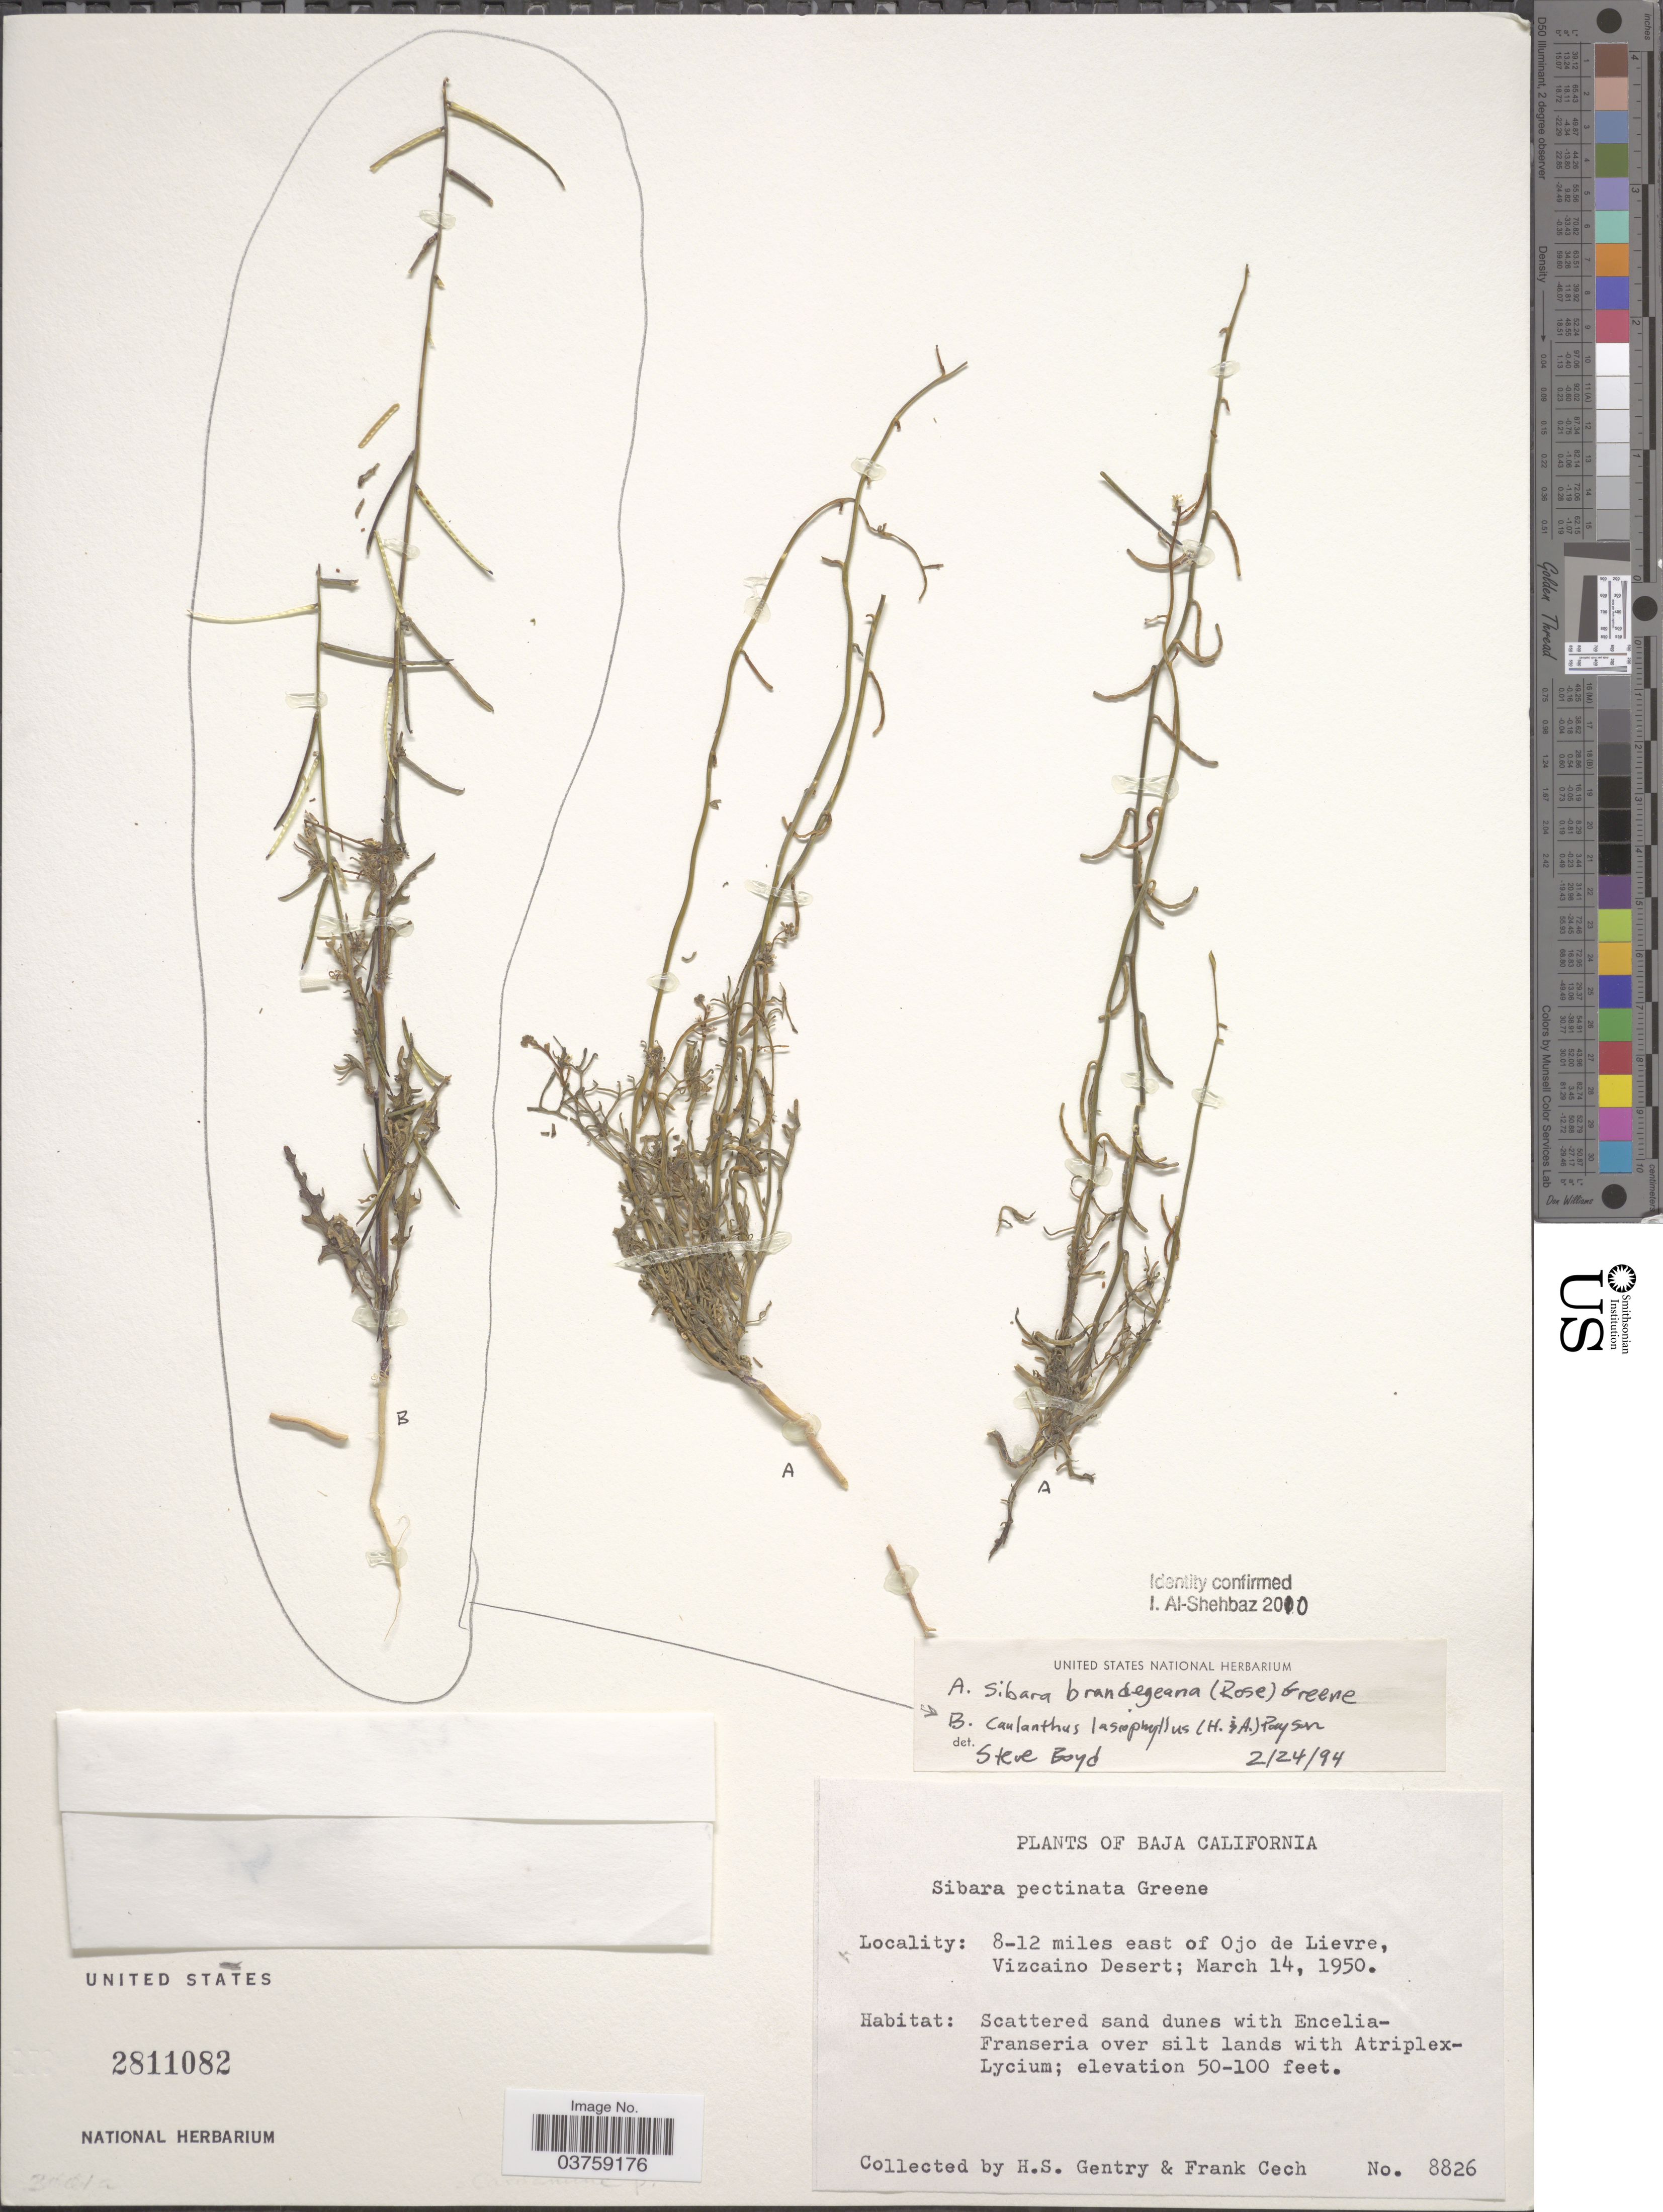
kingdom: Plantae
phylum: Tracheophyta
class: Magnoliopsida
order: Brassicales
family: Brassicaceae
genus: Sibara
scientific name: Sibara brandegeeana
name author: Greene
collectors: H. S. Gentry & F. Cech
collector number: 8826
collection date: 1950-03-14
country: Mexico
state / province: Baja California Sur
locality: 8-12 miles east of Ojo de Lievre, Vizcaino Desert.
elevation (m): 15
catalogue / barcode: US 2811082